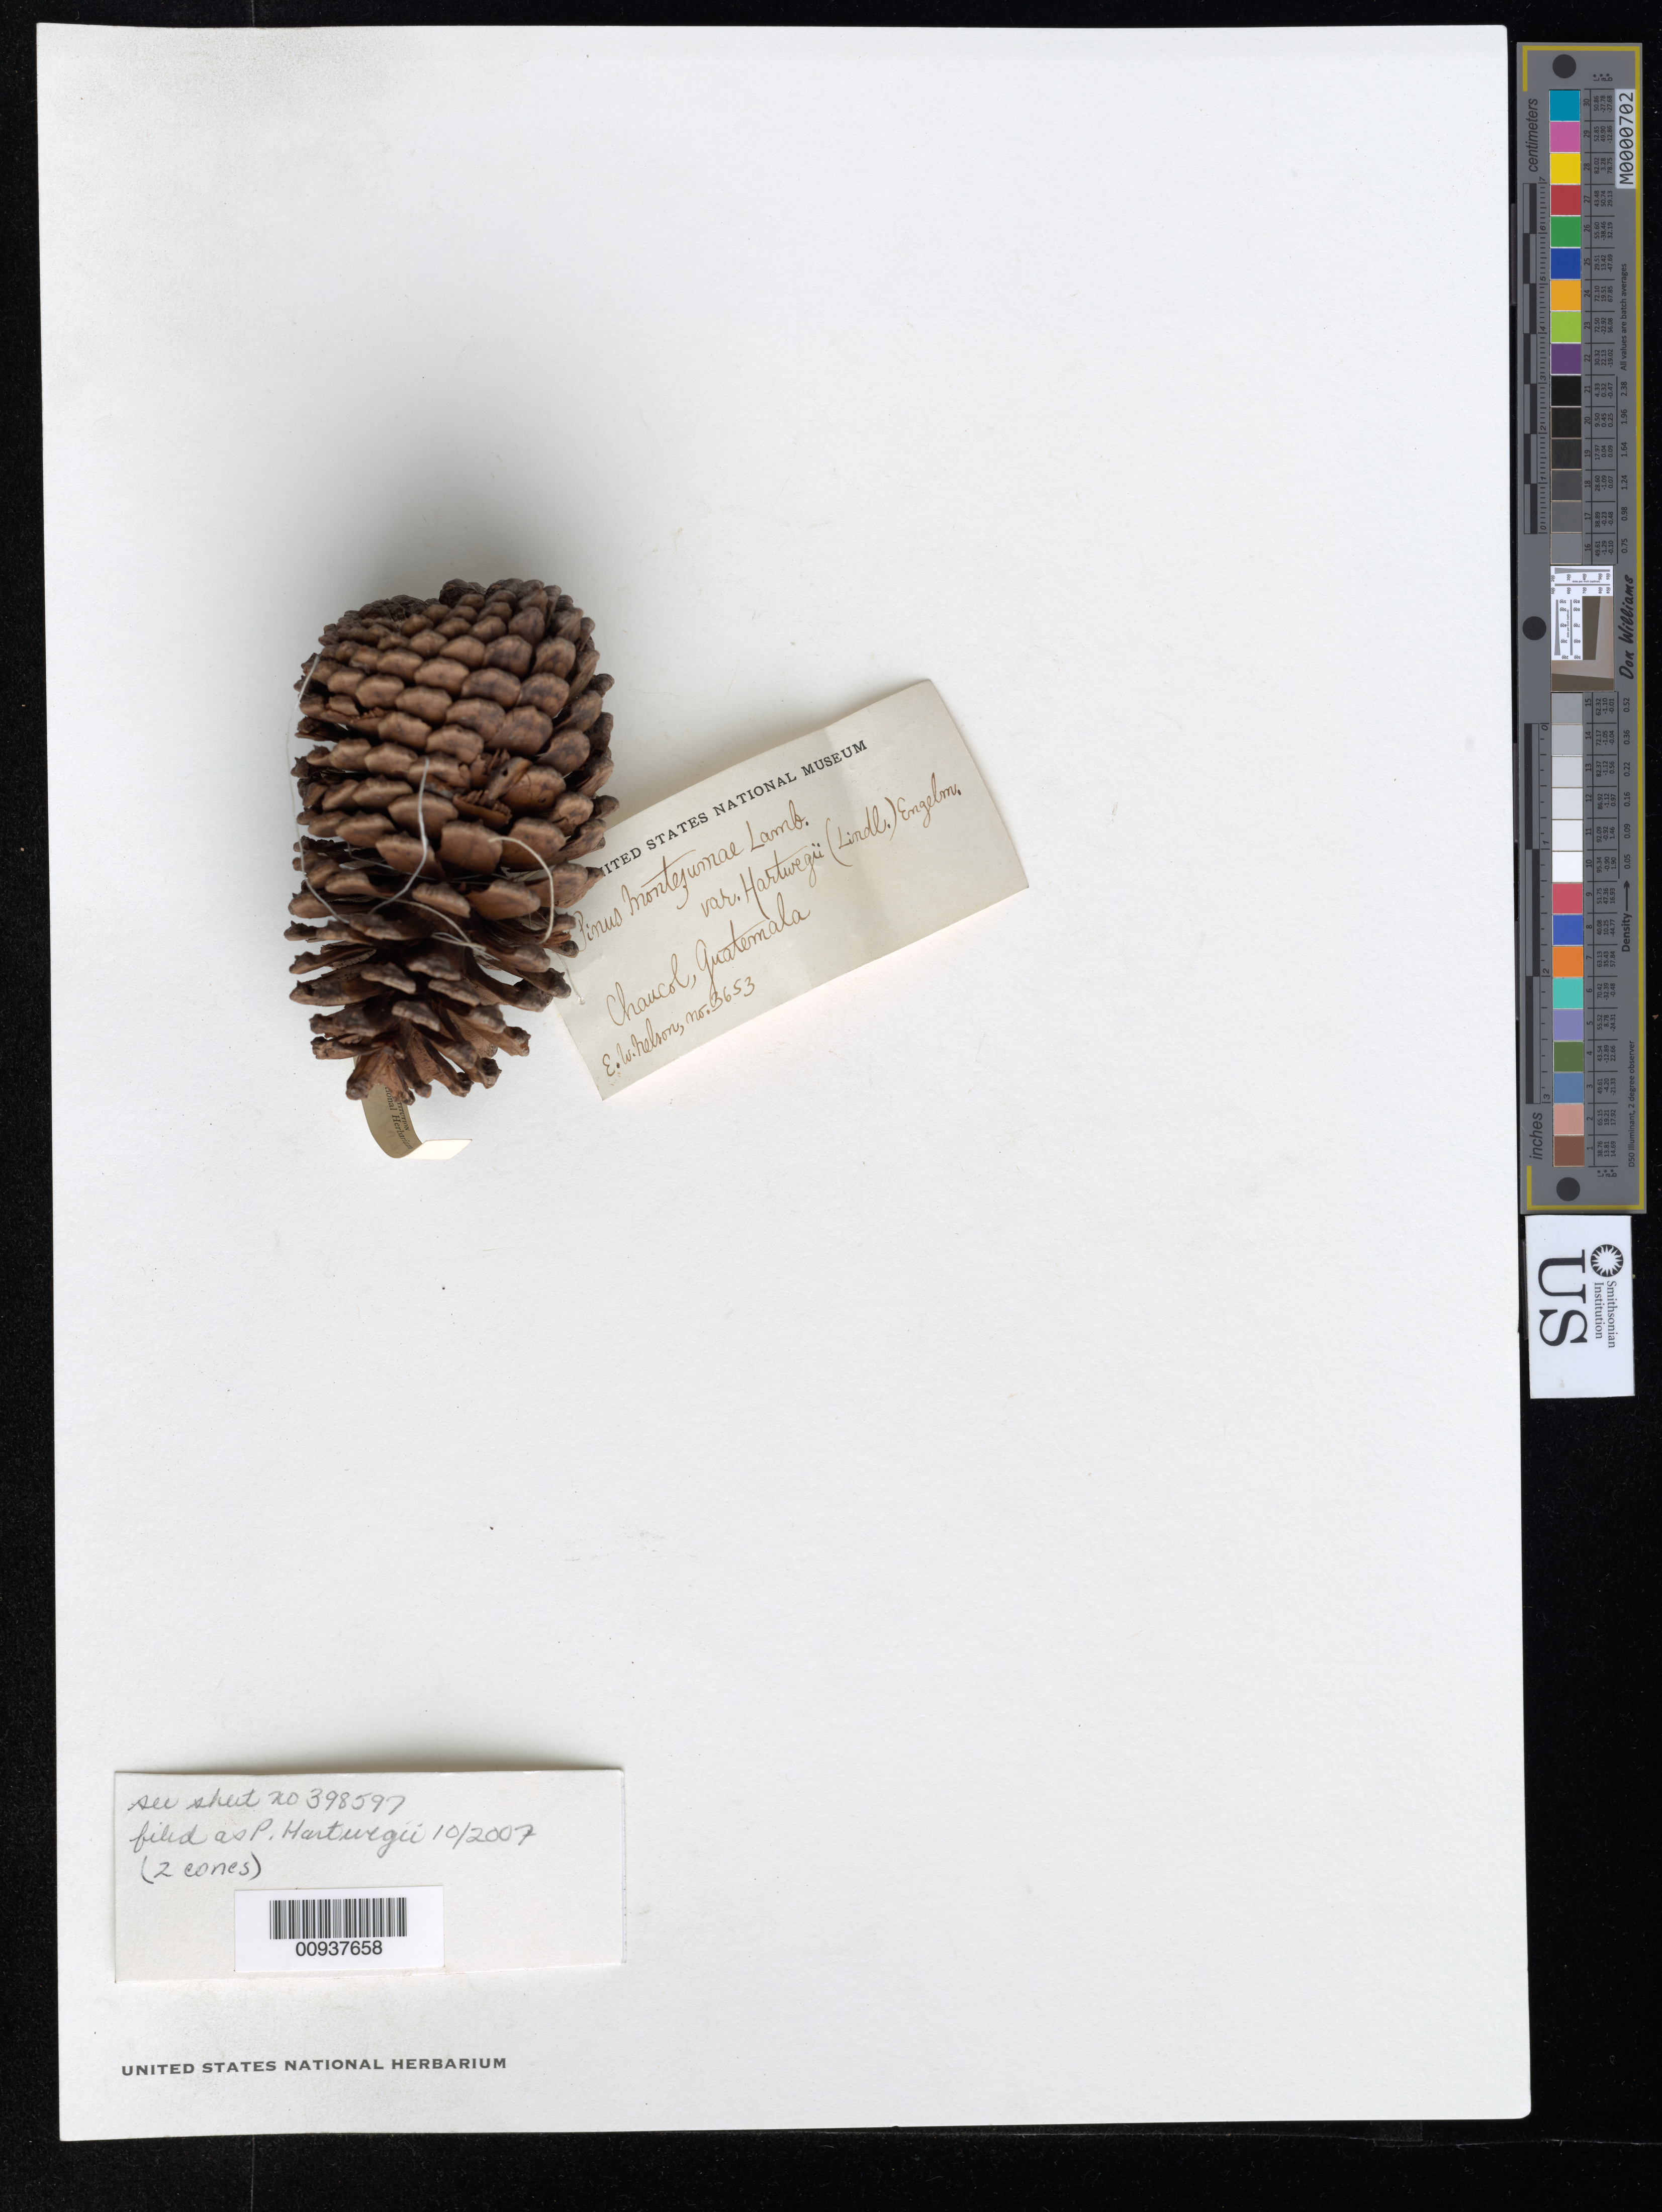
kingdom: Plantae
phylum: Tracheophyta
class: Pinopsida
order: Pinales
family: Pinaceae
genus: Pinus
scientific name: Pinus hartwegii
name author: Lindl.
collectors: E. W. Nelson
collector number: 3653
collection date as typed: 02 Jan 1896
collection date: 1896-01-02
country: Guatemala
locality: Near Hacienda of Chaucol.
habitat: Mountains.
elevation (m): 3353